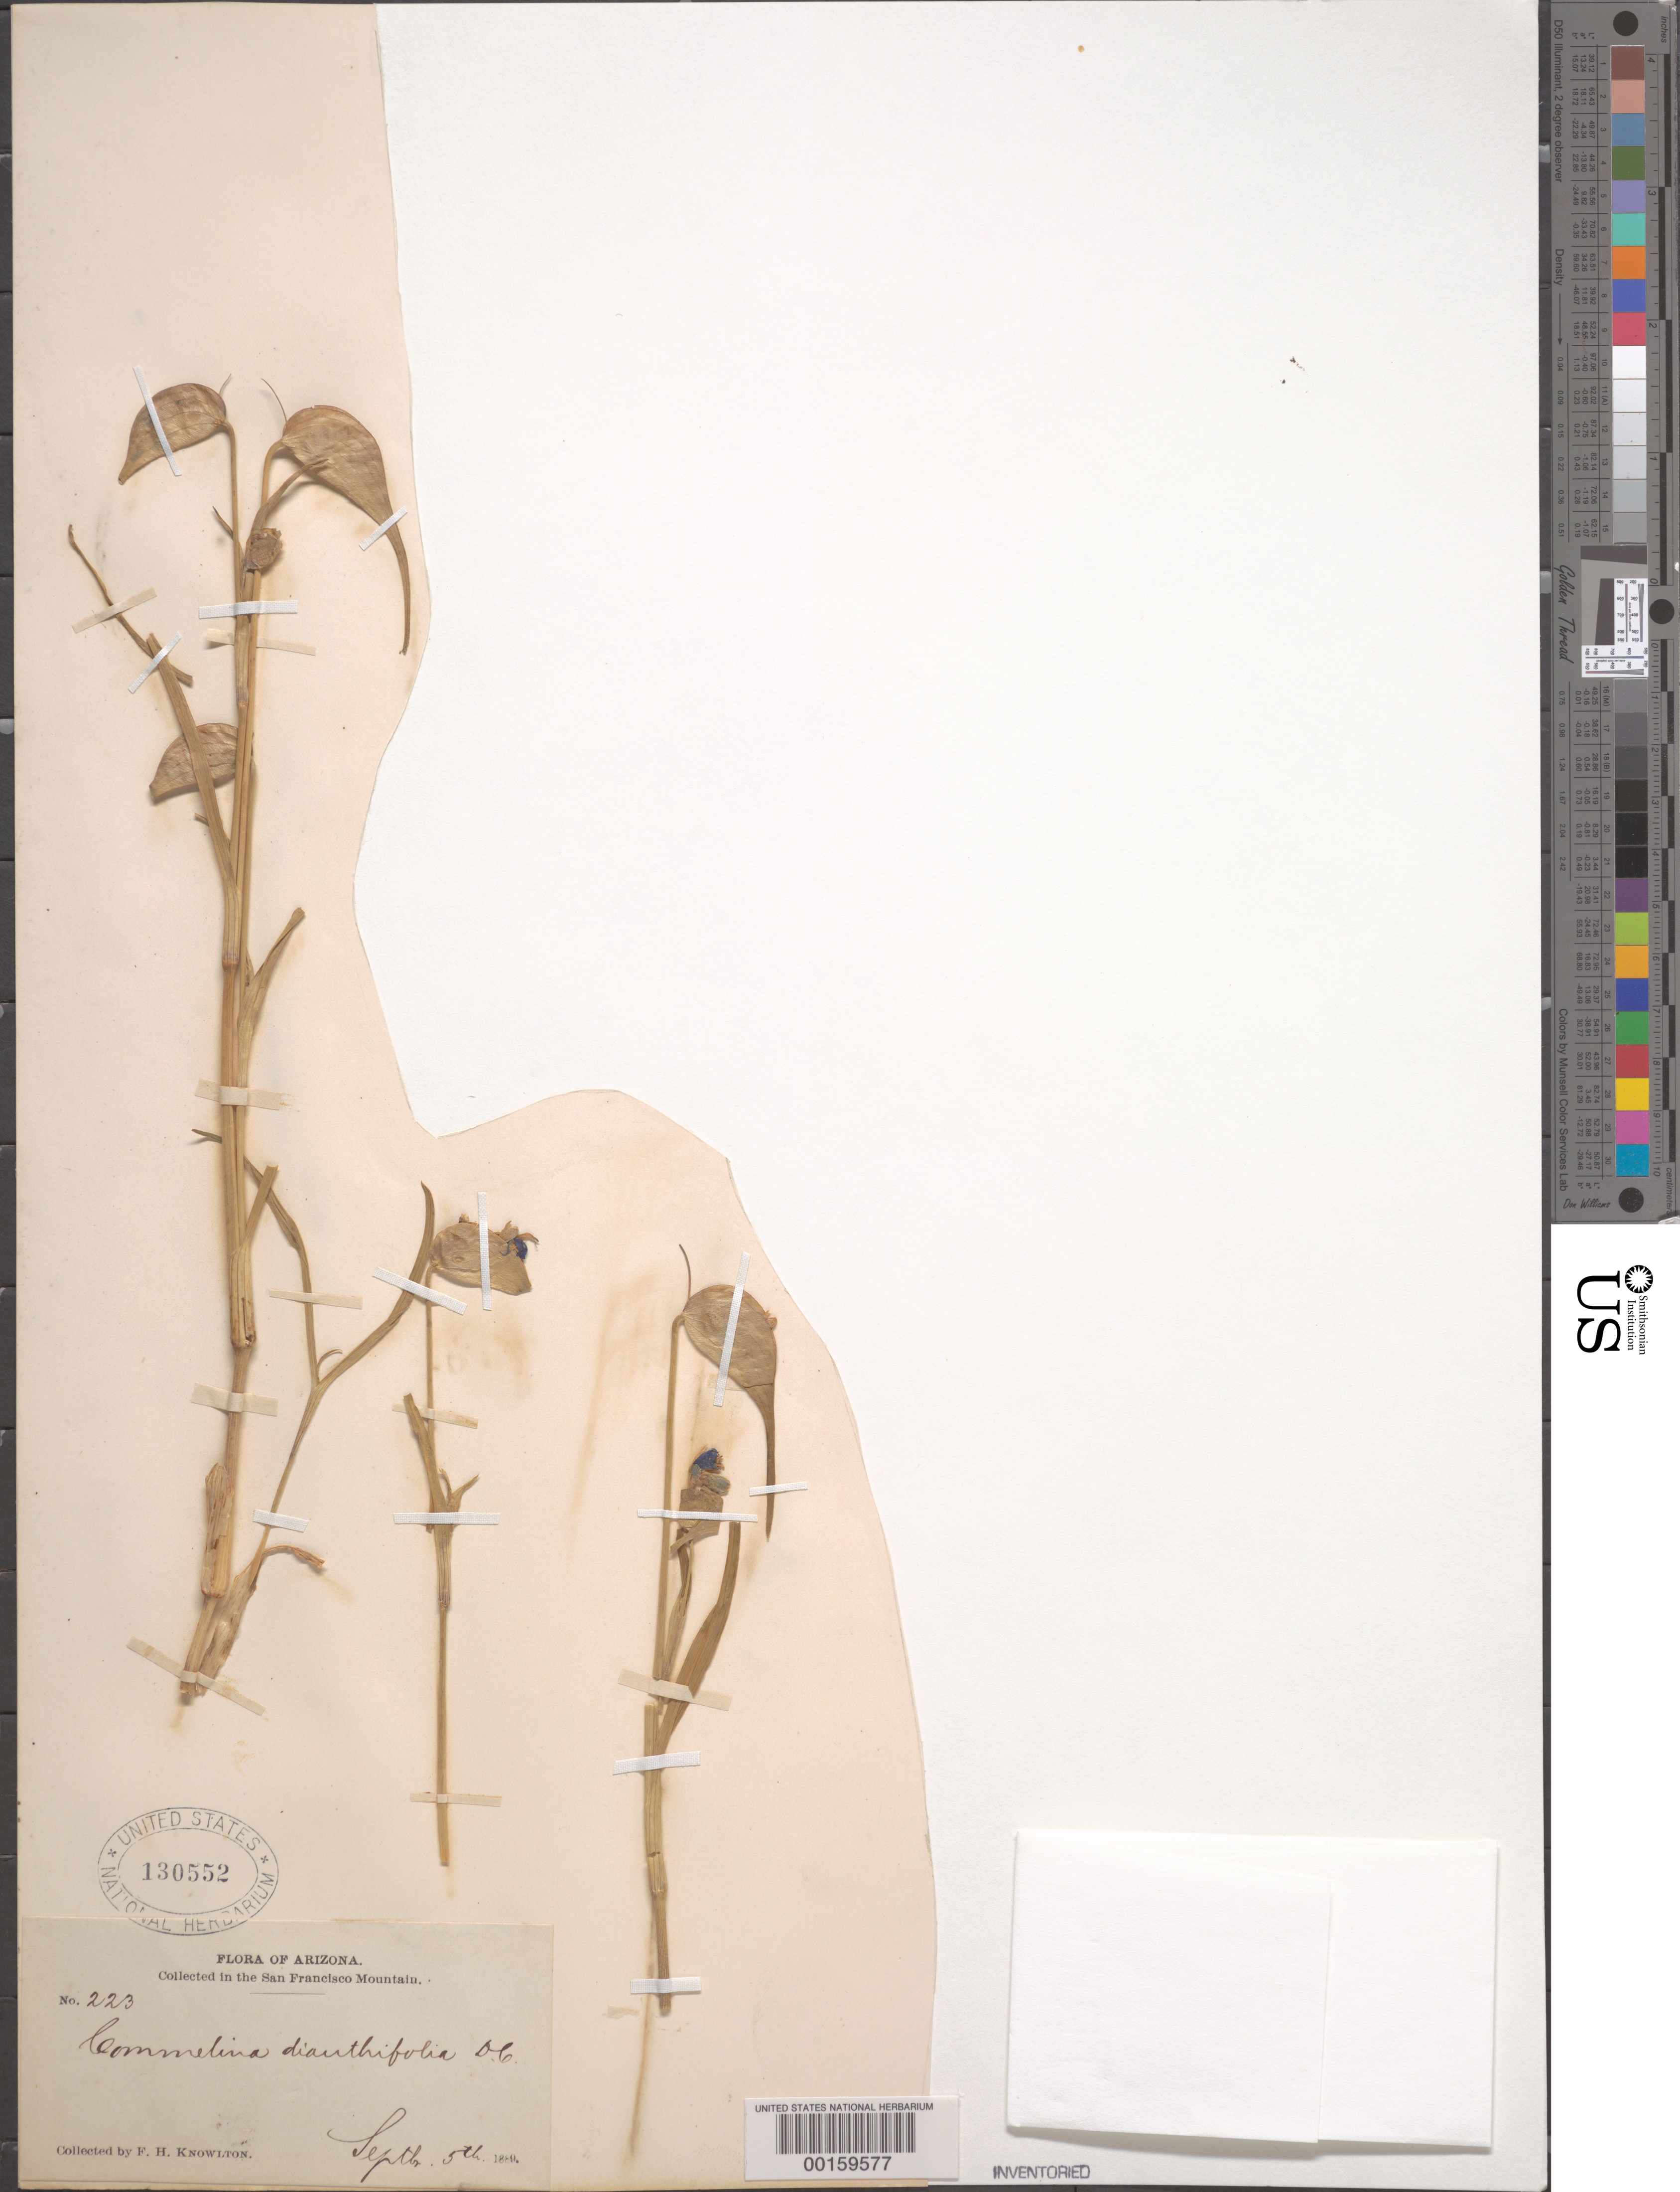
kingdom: Plantae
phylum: Tracheophyta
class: Liliopsida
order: Commelinales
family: Commelinaceae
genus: Commelina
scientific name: Commelina dianthifolia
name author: Redouté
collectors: F. H. Knowlton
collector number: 223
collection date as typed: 05 Sep 1889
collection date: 1889-09-05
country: United States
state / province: Arizona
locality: San francisco mountain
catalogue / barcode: US 130552